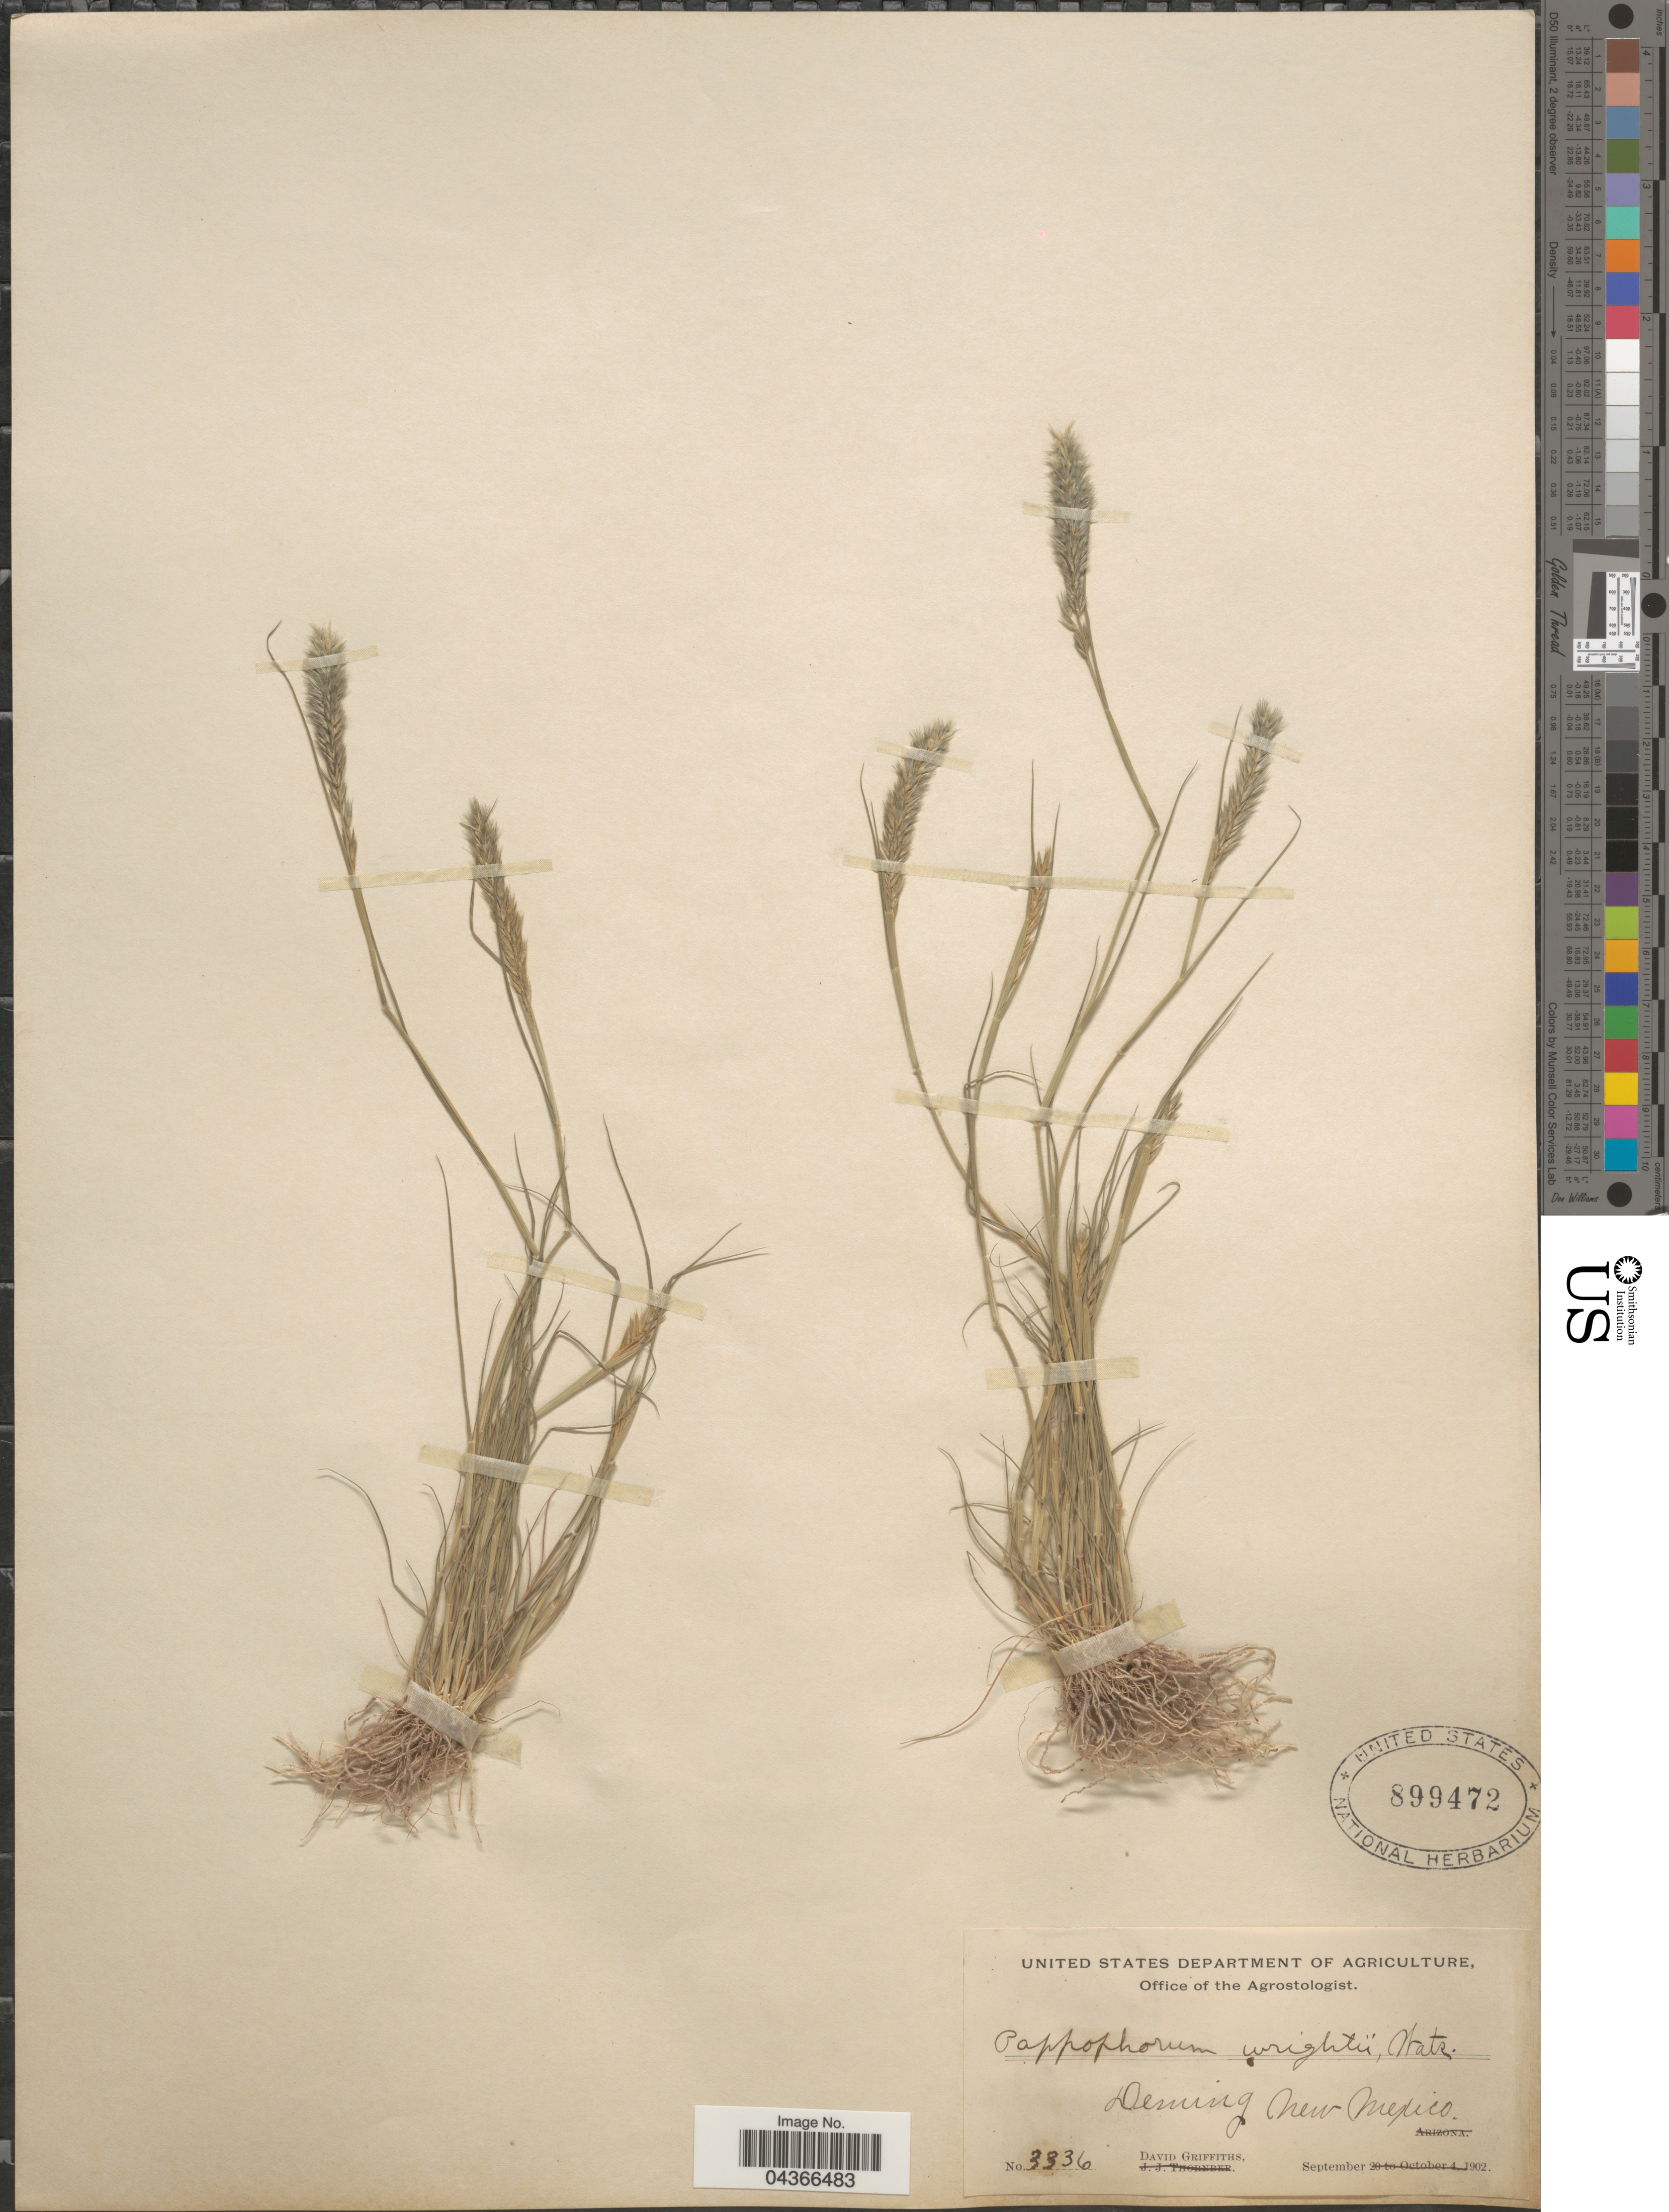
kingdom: Plantae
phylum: Tracheophyta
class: Liliopsida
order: Poales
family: Poaceae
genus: Enneapogon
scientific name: Enneapogon desvauxii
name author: P. Beauv.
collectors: D. Griffiths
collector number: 3336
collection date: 1902-09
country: United States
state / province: New Mexico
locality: Deming.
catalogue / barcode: US 899472